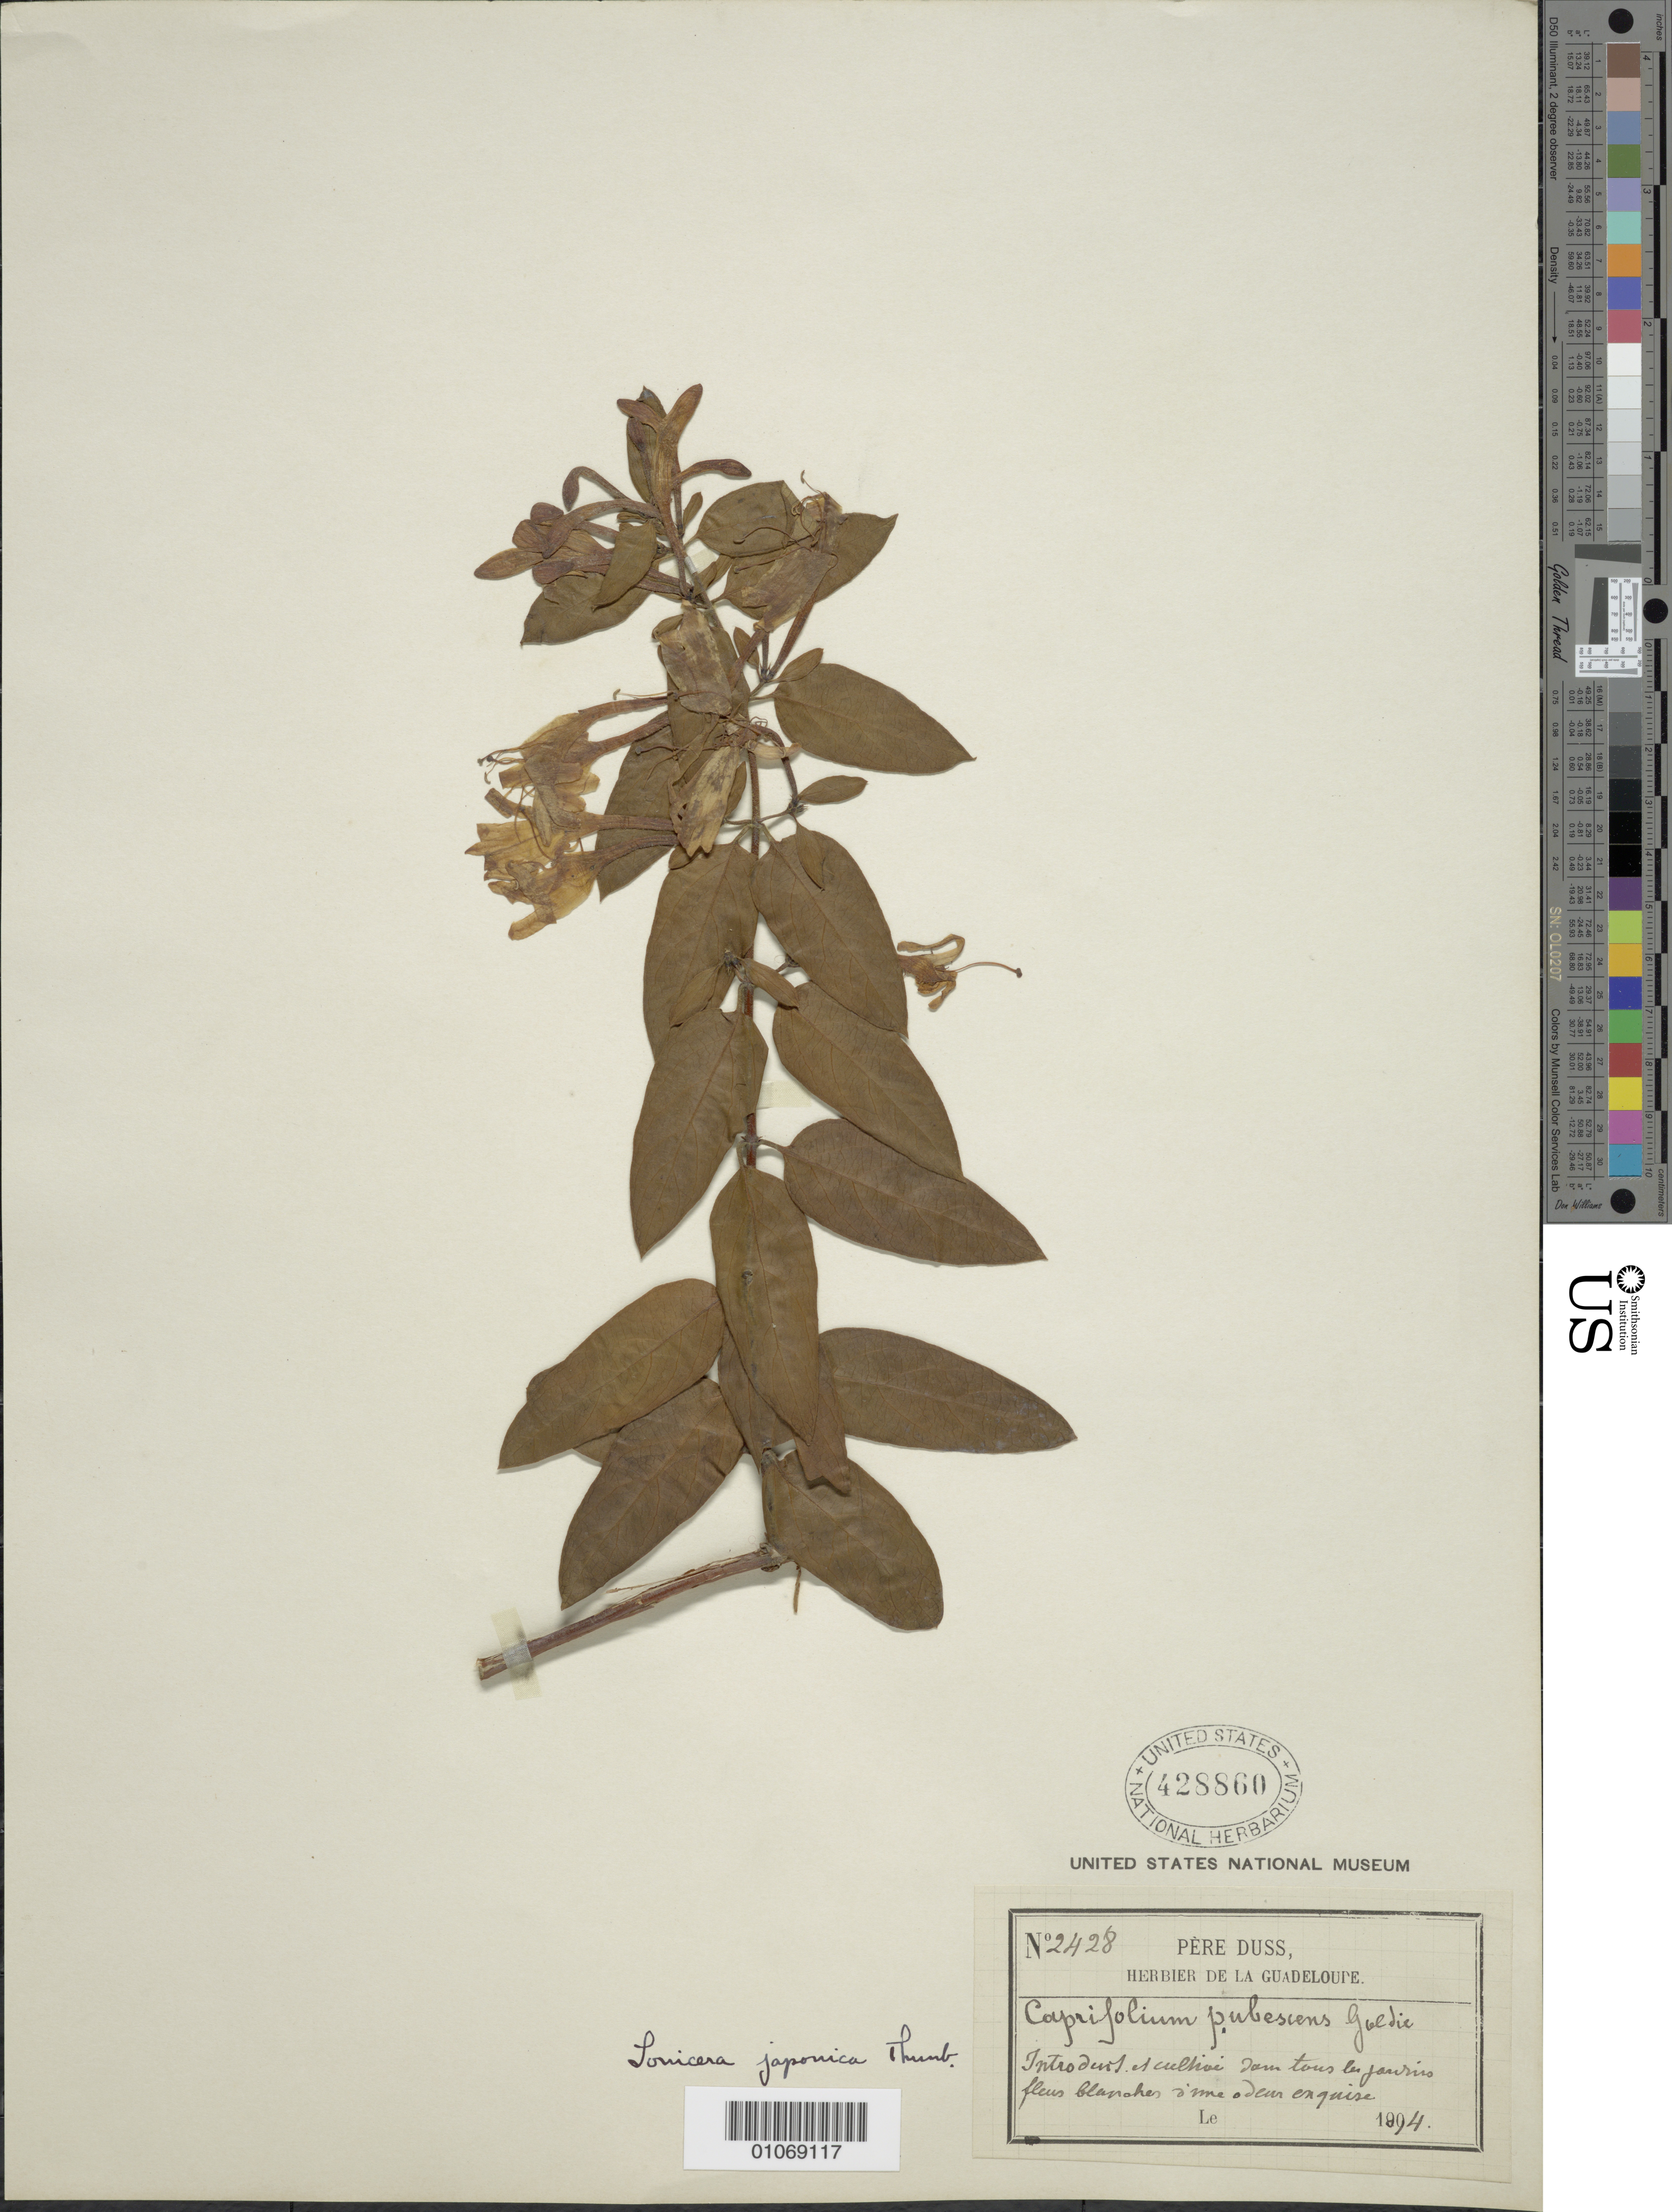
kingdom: Plantae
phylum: Tracheophyta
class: Magnoliopsida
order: Dipsacales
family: Caprifoliaceae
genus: Lonicera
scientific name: Lonicera japonica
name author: Thunb.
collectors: Père Duss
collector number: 2428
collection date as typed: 01 Jan 1894 to 31 Dec 1894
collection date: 1894-01-01/1894-12-31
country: Guadeloupe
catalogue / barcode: US 428860